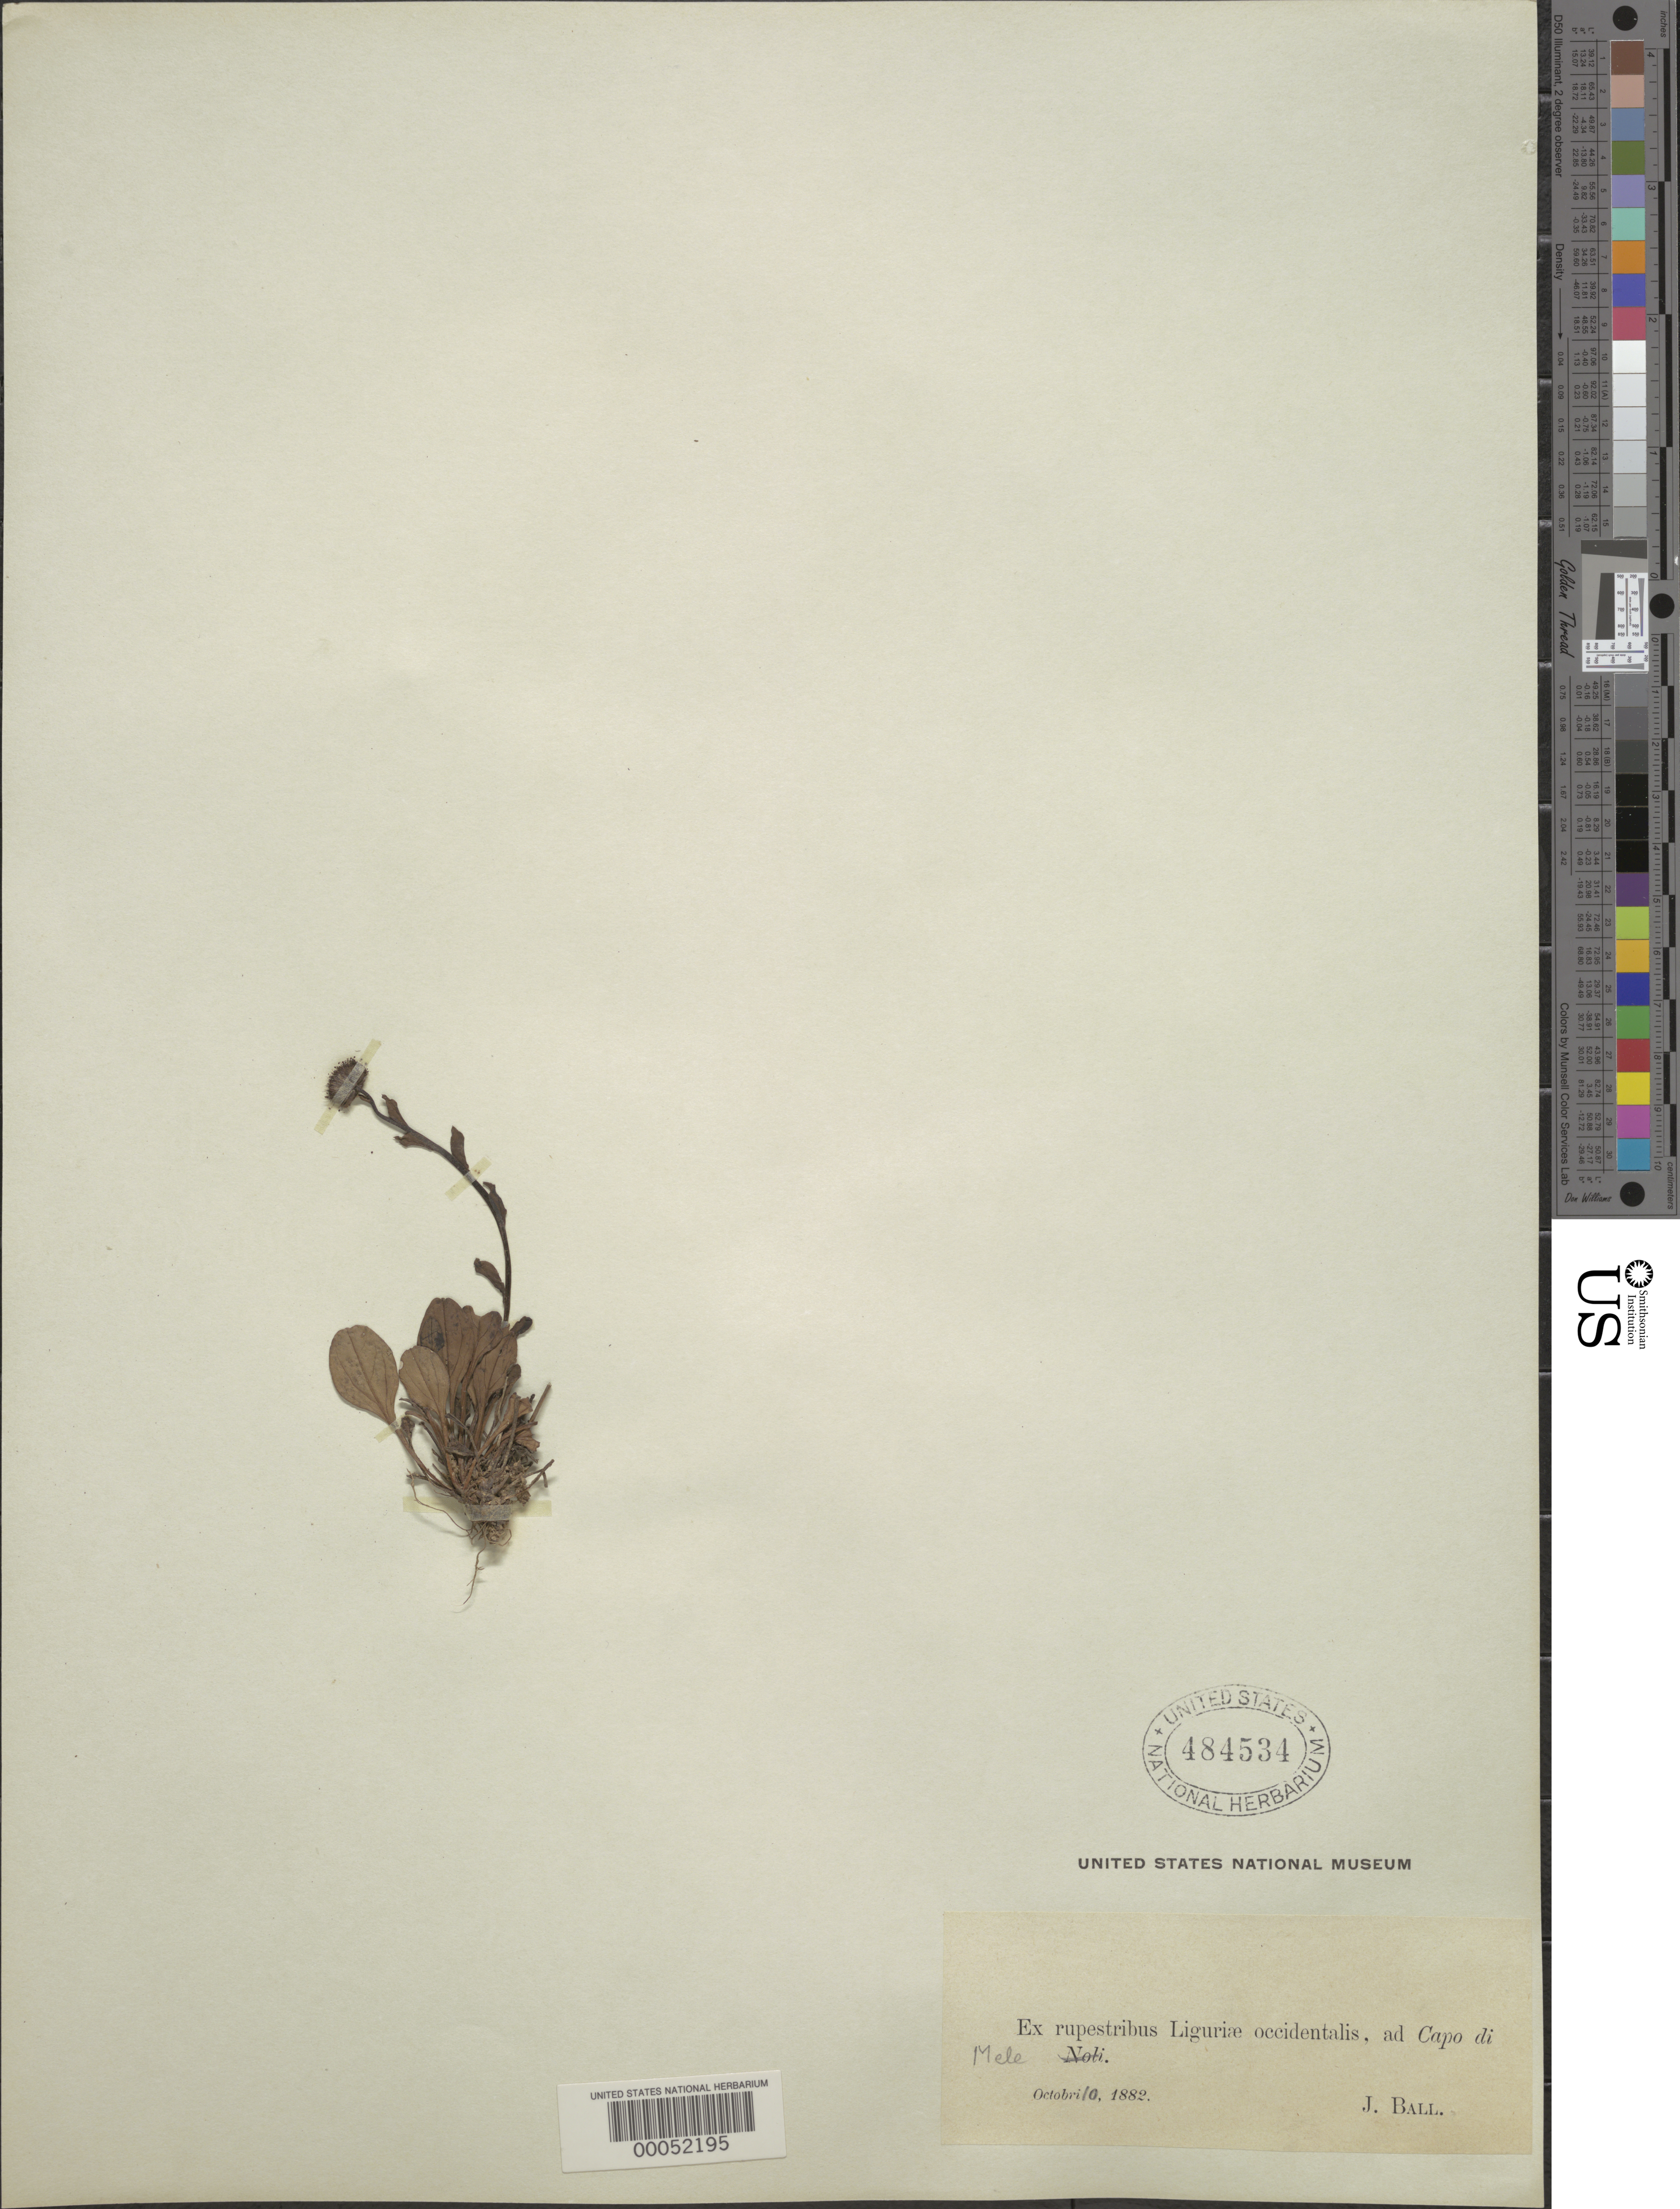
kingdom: Plantae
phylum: Tracheophyta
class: Magnoliopsida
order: Lamiales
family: Plantaginaceae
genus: Globularia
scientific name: Globularia sp.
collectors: J. Ball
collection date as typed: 10 Oct 1882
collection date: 1882-10-10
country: Panama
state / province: Chiriquí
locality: Around San Felix.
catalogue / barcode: US 484534